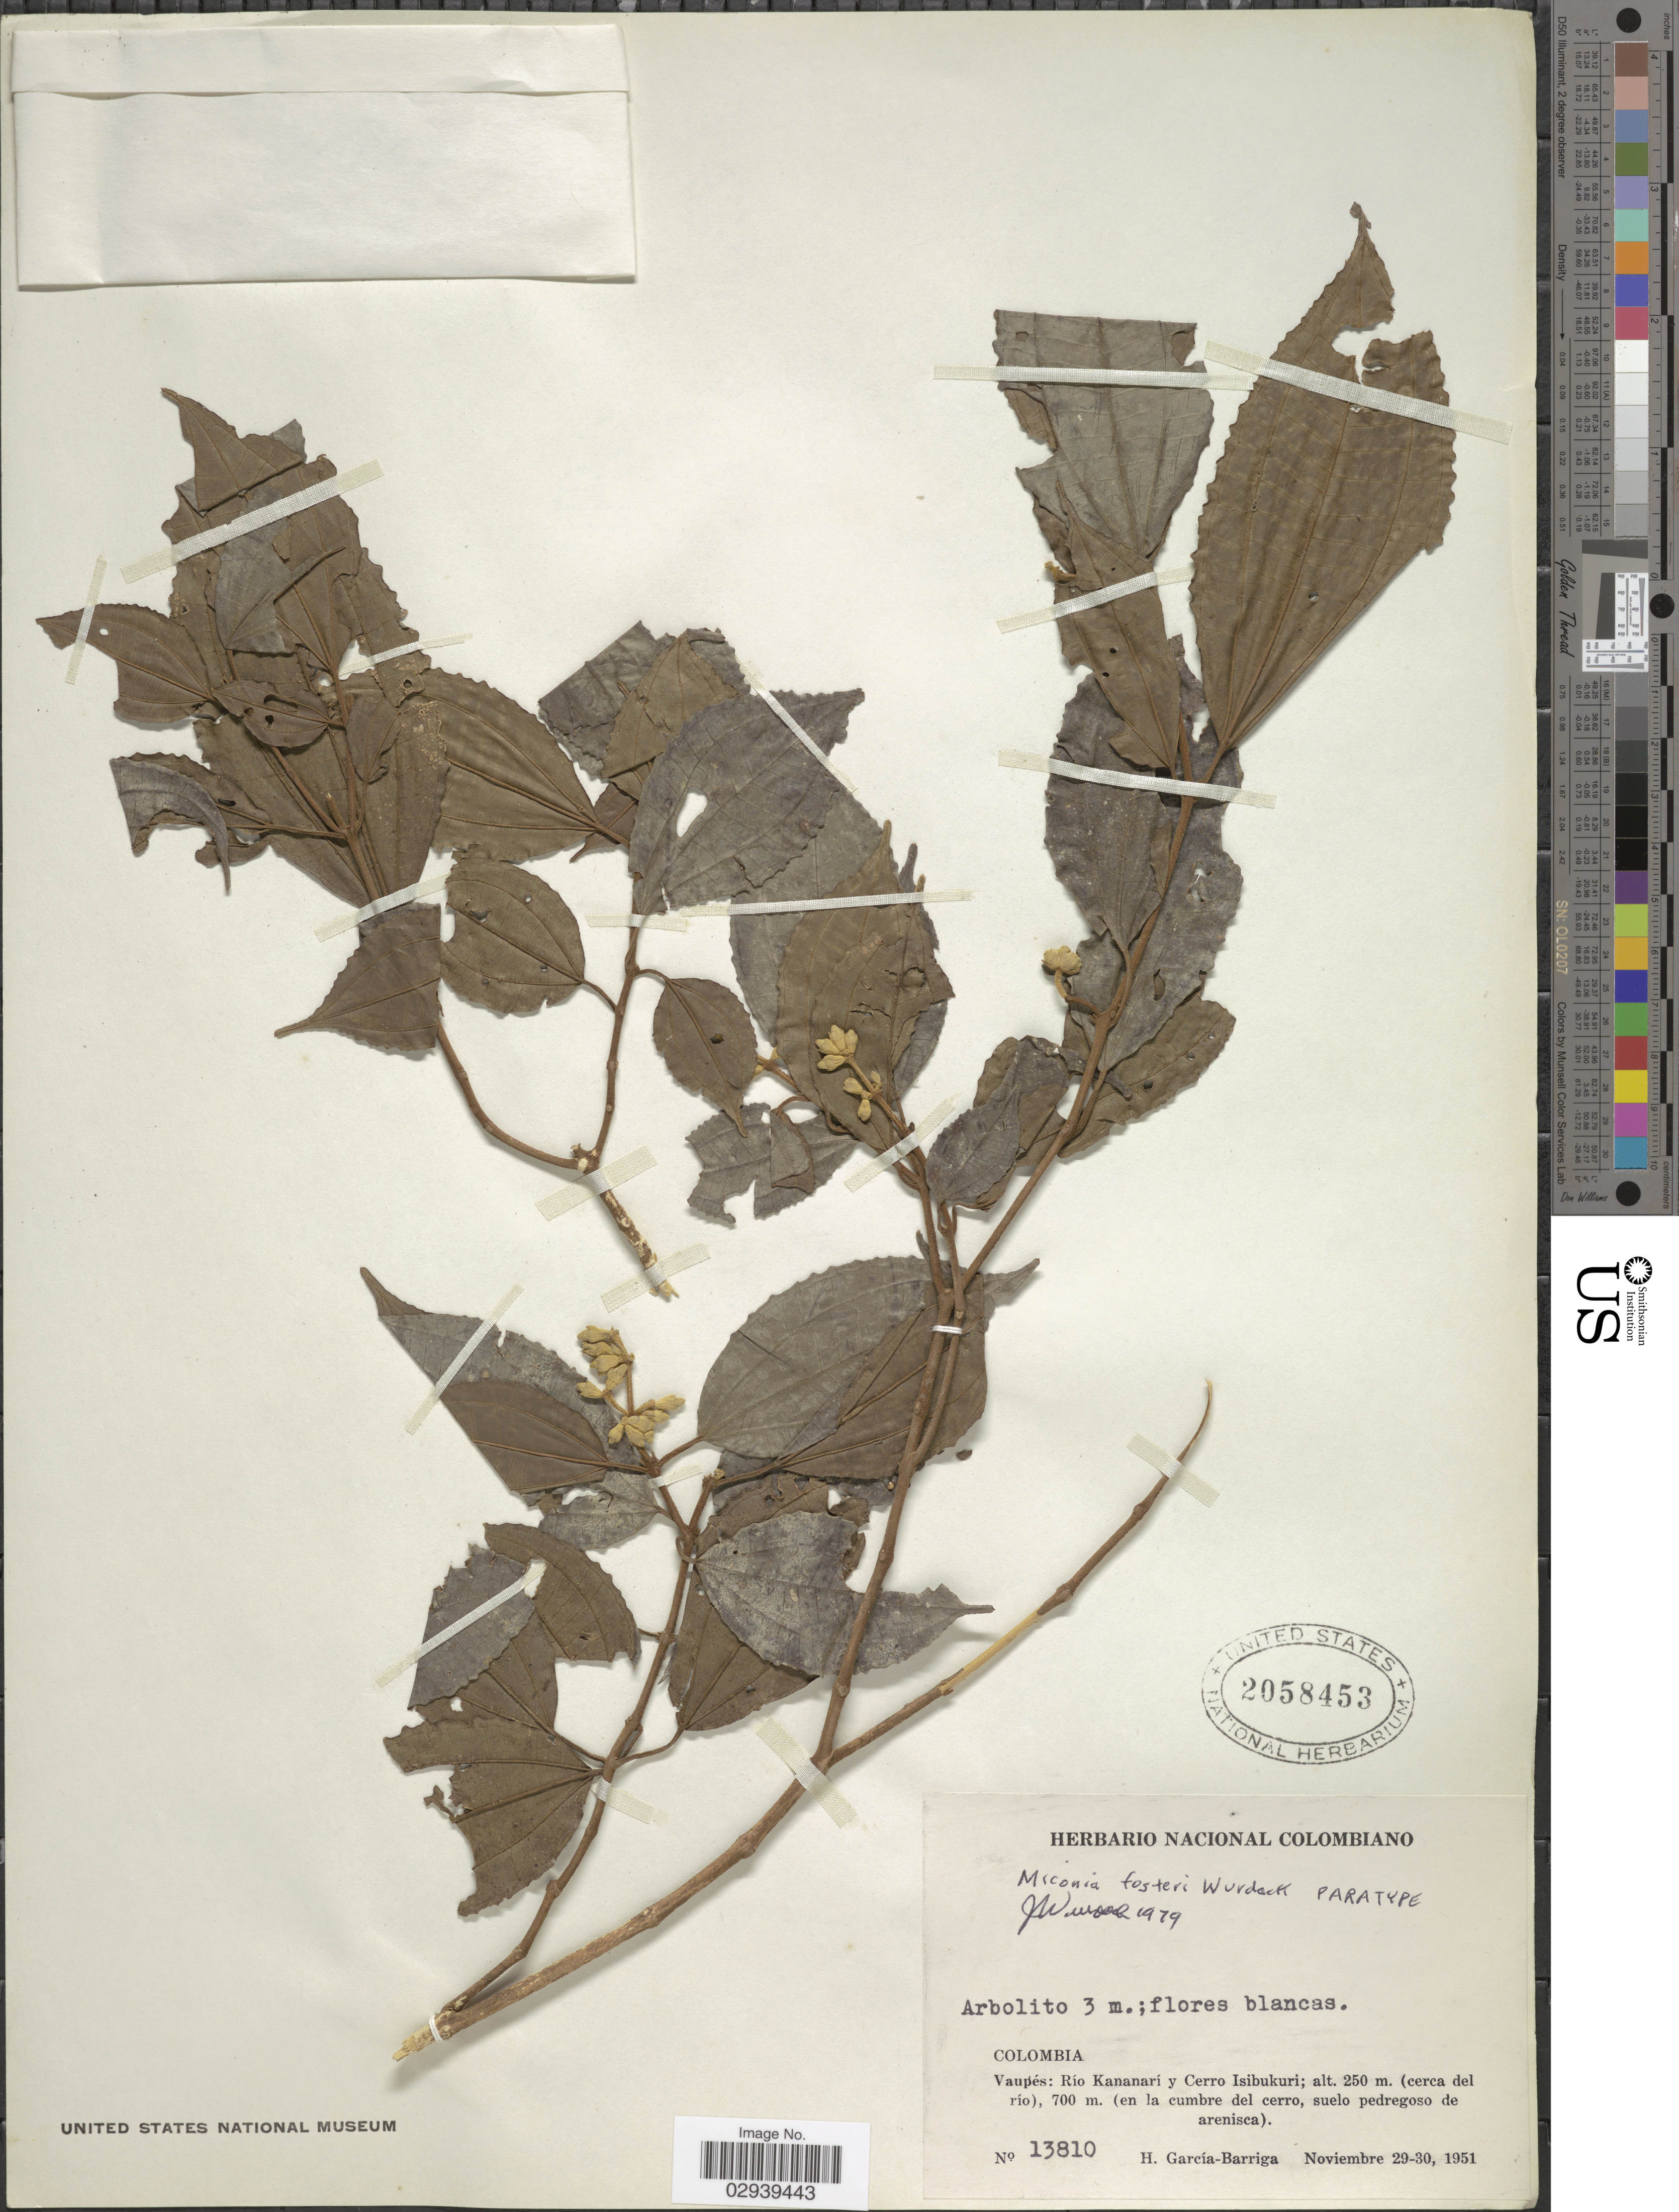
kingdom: Plantae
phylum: Tracheophyta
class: Magnoliopsida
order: Myrtales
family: Melastomataceae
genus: Miconia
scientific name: Miconia fosteri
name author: Wurdack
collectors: H. García Barriga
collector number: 13810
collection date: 1951-11-29/1951-11-30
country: Colombia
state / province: Vaupés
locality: Vaupés: Río Kananarí y Cerro Isibukuri (cerca del río) (en la cumbre del cerro, suelo pedregoso de arenisca).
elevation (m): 250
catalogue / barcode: US 2058453